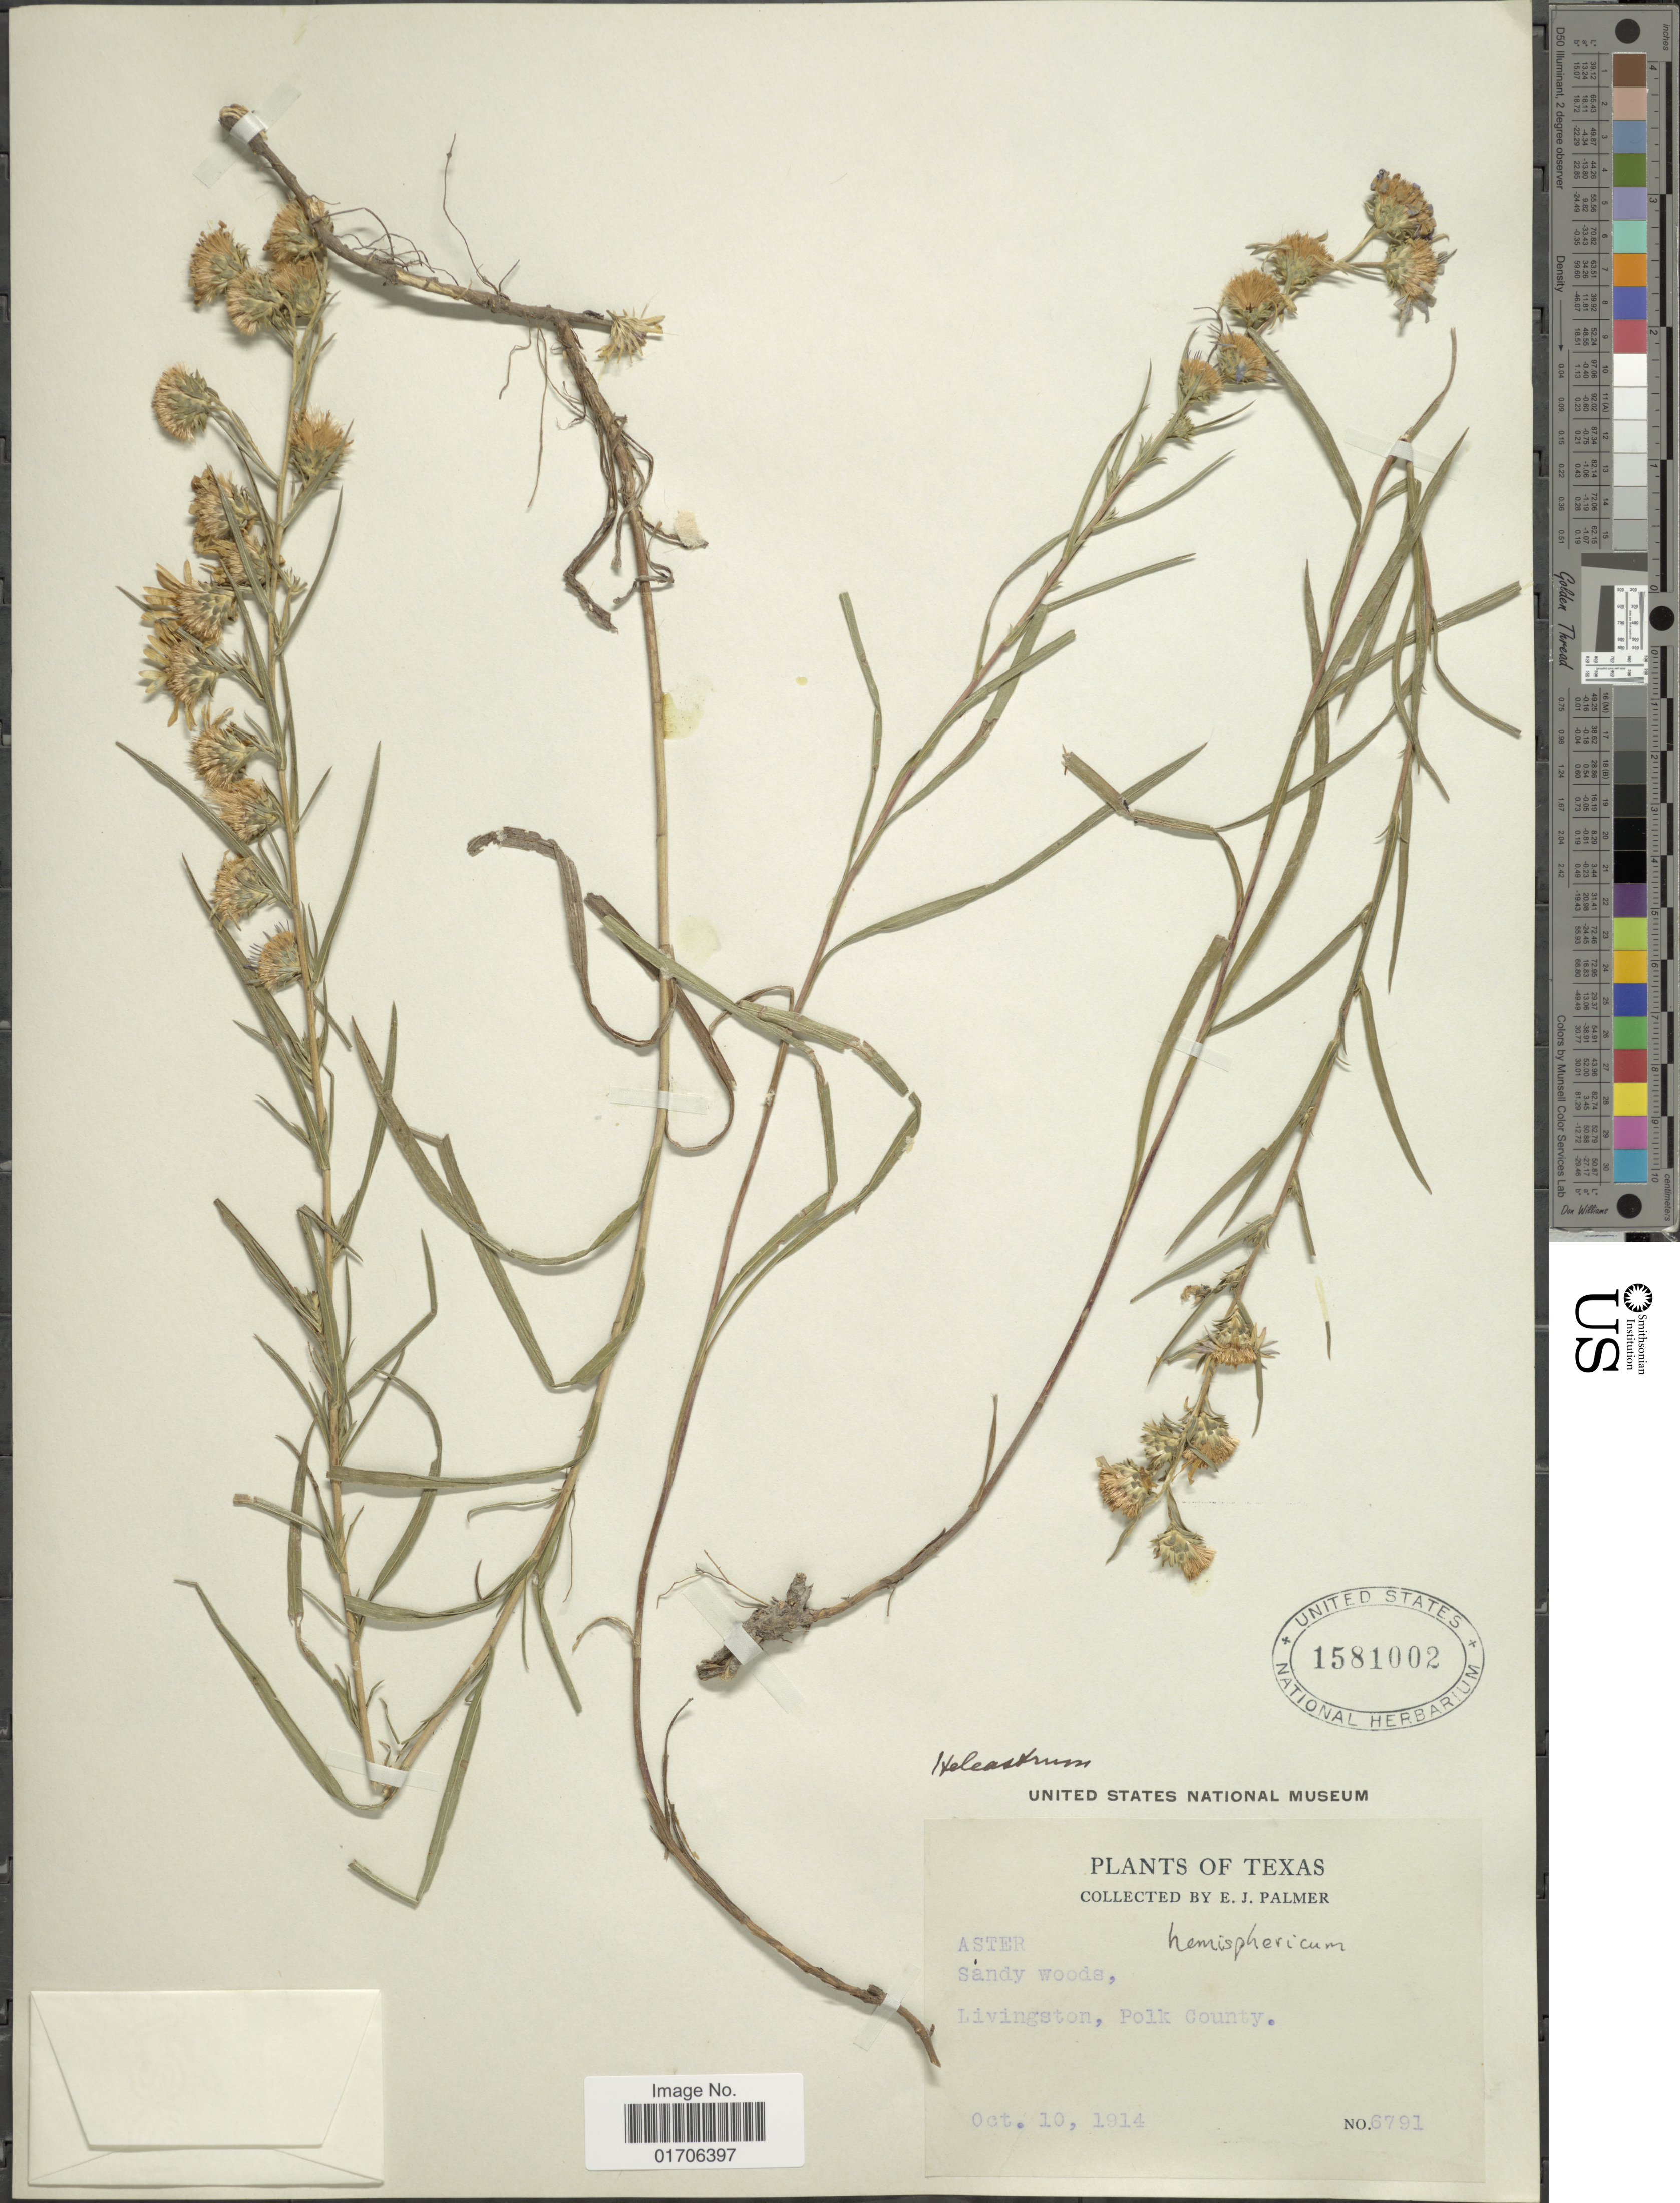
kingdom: Plantae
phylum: Tracheophyta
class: Magnoliopsida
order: Asterales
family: Asteraceae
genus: Eurybia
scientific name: Eurybia hemispherica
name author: G.L. Nesom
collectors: E. J. Palmer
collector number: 6791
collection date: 1914-10-10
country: United States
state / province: Texas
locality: Texas. Livingston, Polk County.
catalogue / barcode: US 1581002